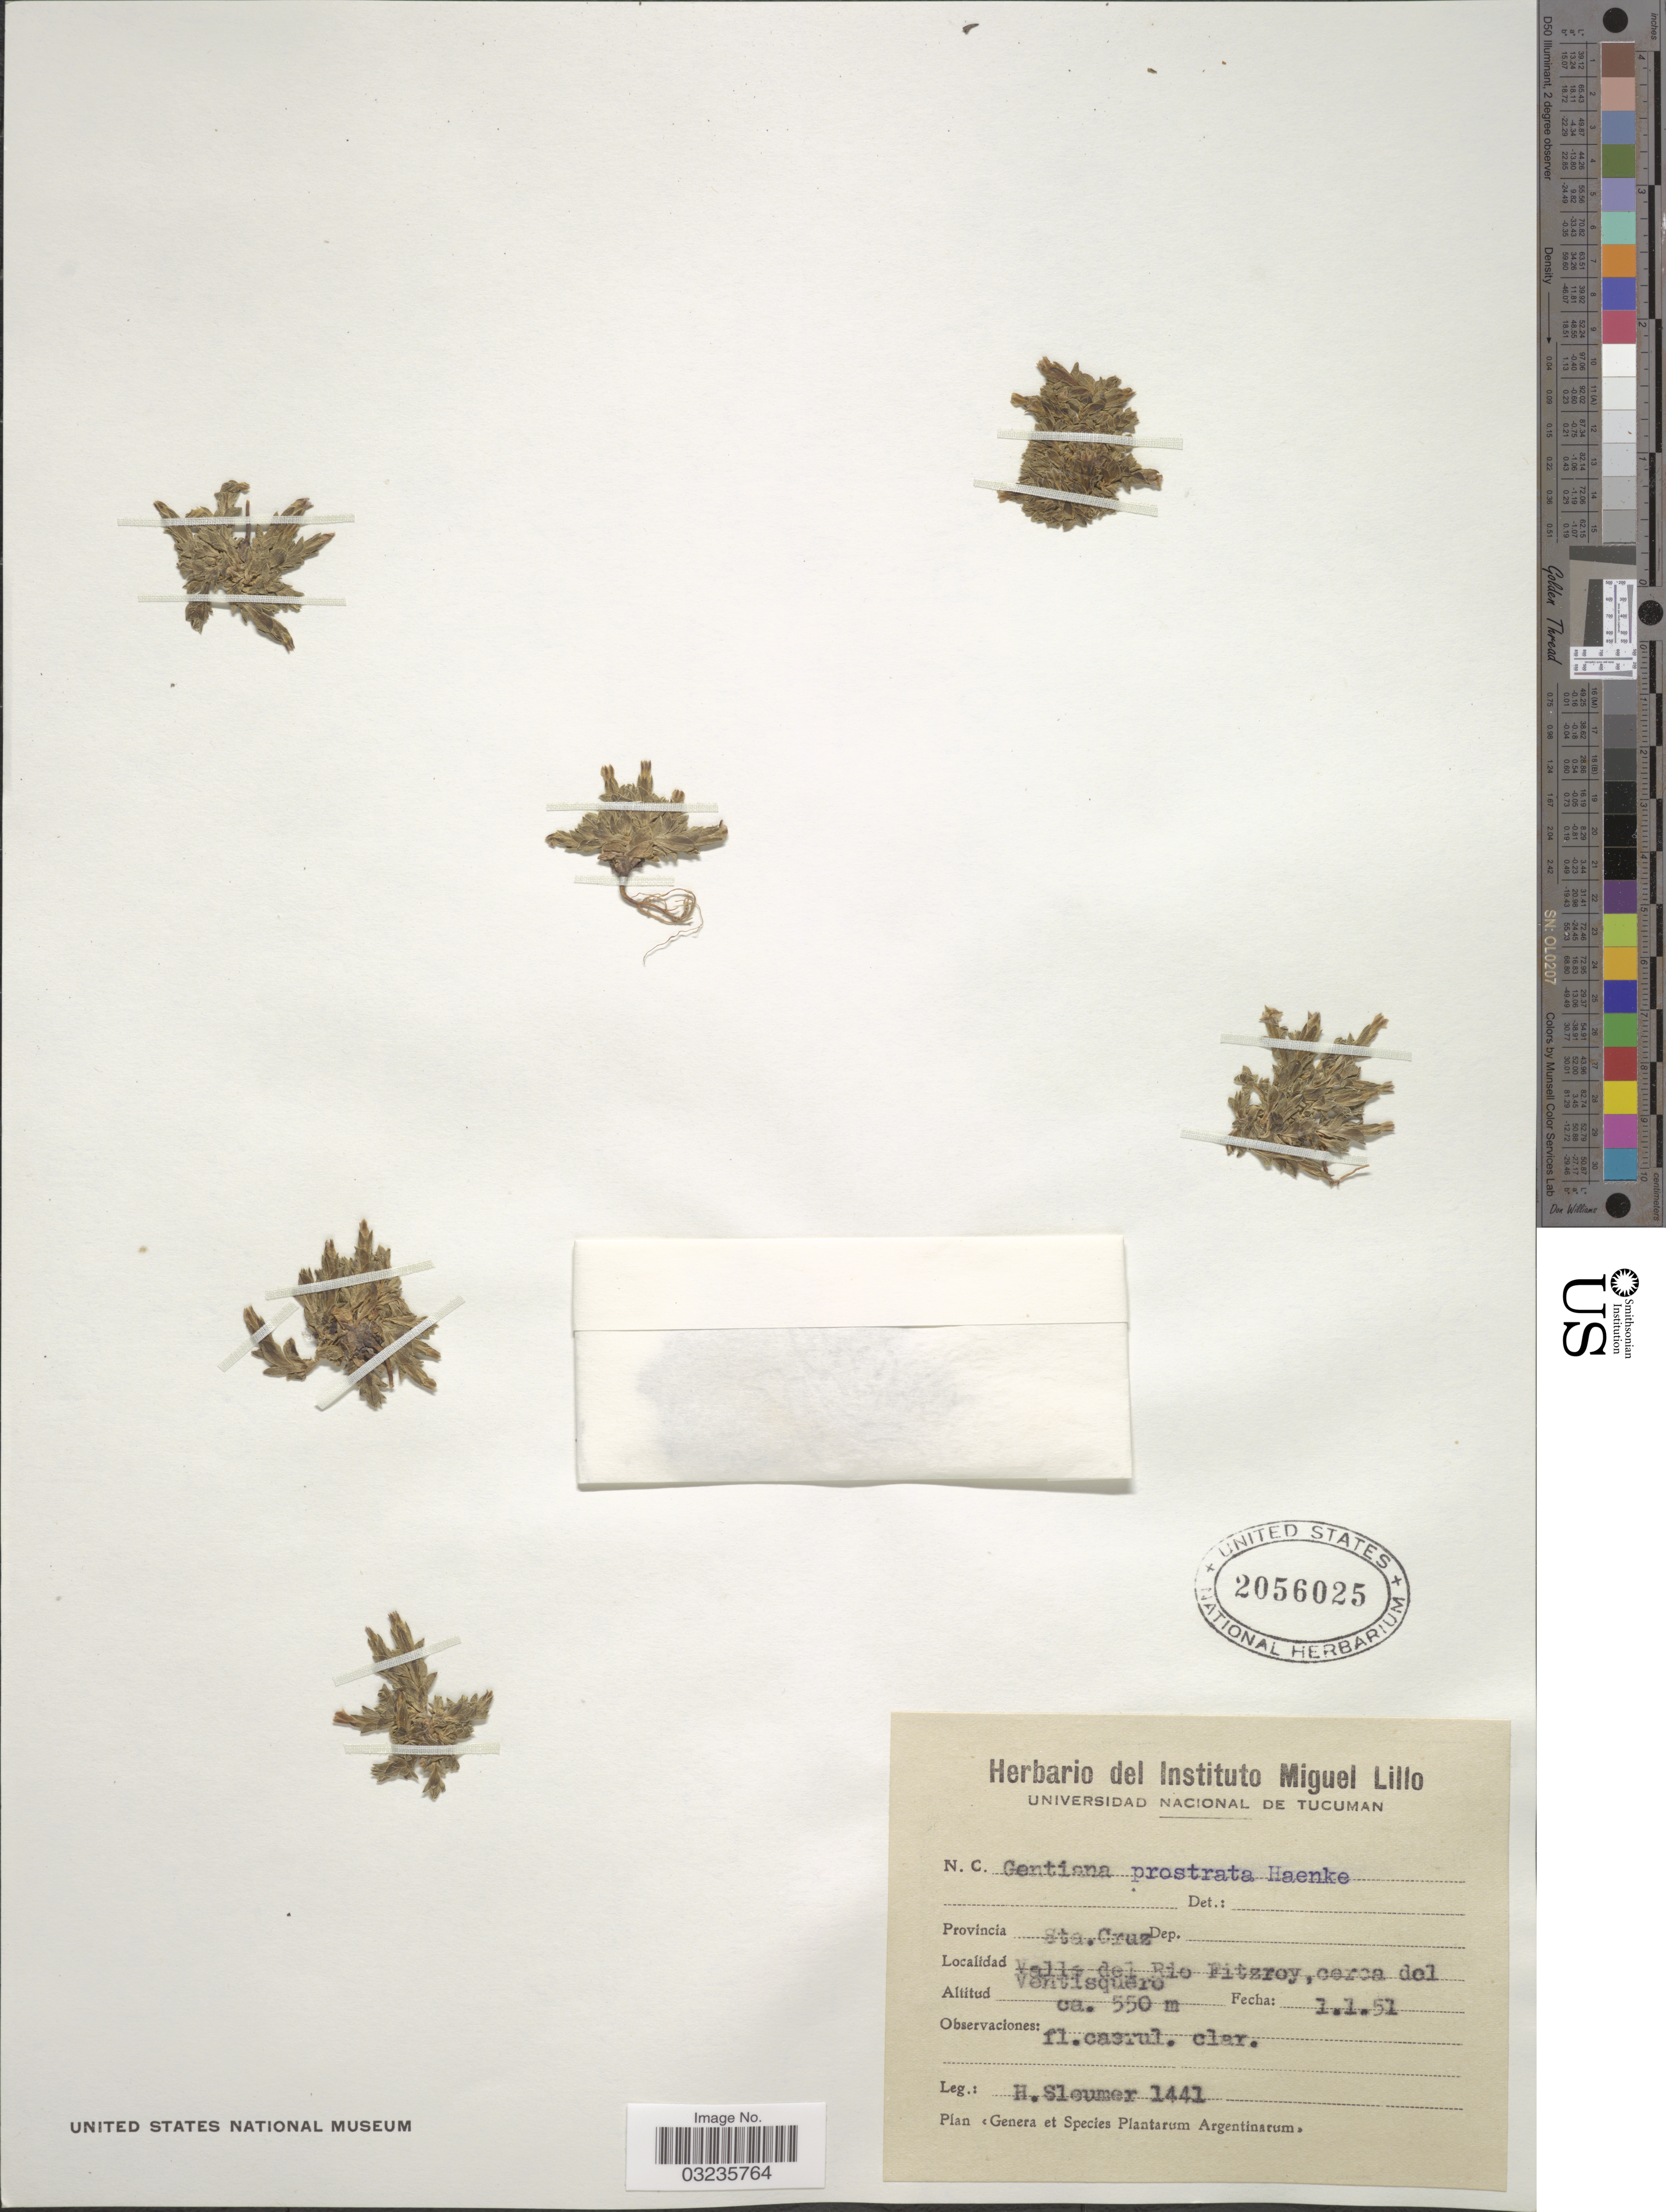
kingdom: Plantae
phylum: Tracheophyta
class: Magnoliopsida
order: Gentianales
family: Gentianaceae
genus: Gentiana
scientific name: Gentiana prostrata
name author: Haenke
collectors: H. O. Sleumer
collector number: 1441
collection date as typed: Transcribed d/m/y: 1/1/51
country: Argentina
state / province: Santa Cruz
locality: Valle del Rio Fitzroy, cerca del Ventisquero.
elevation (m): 550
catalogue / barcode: US 2056025